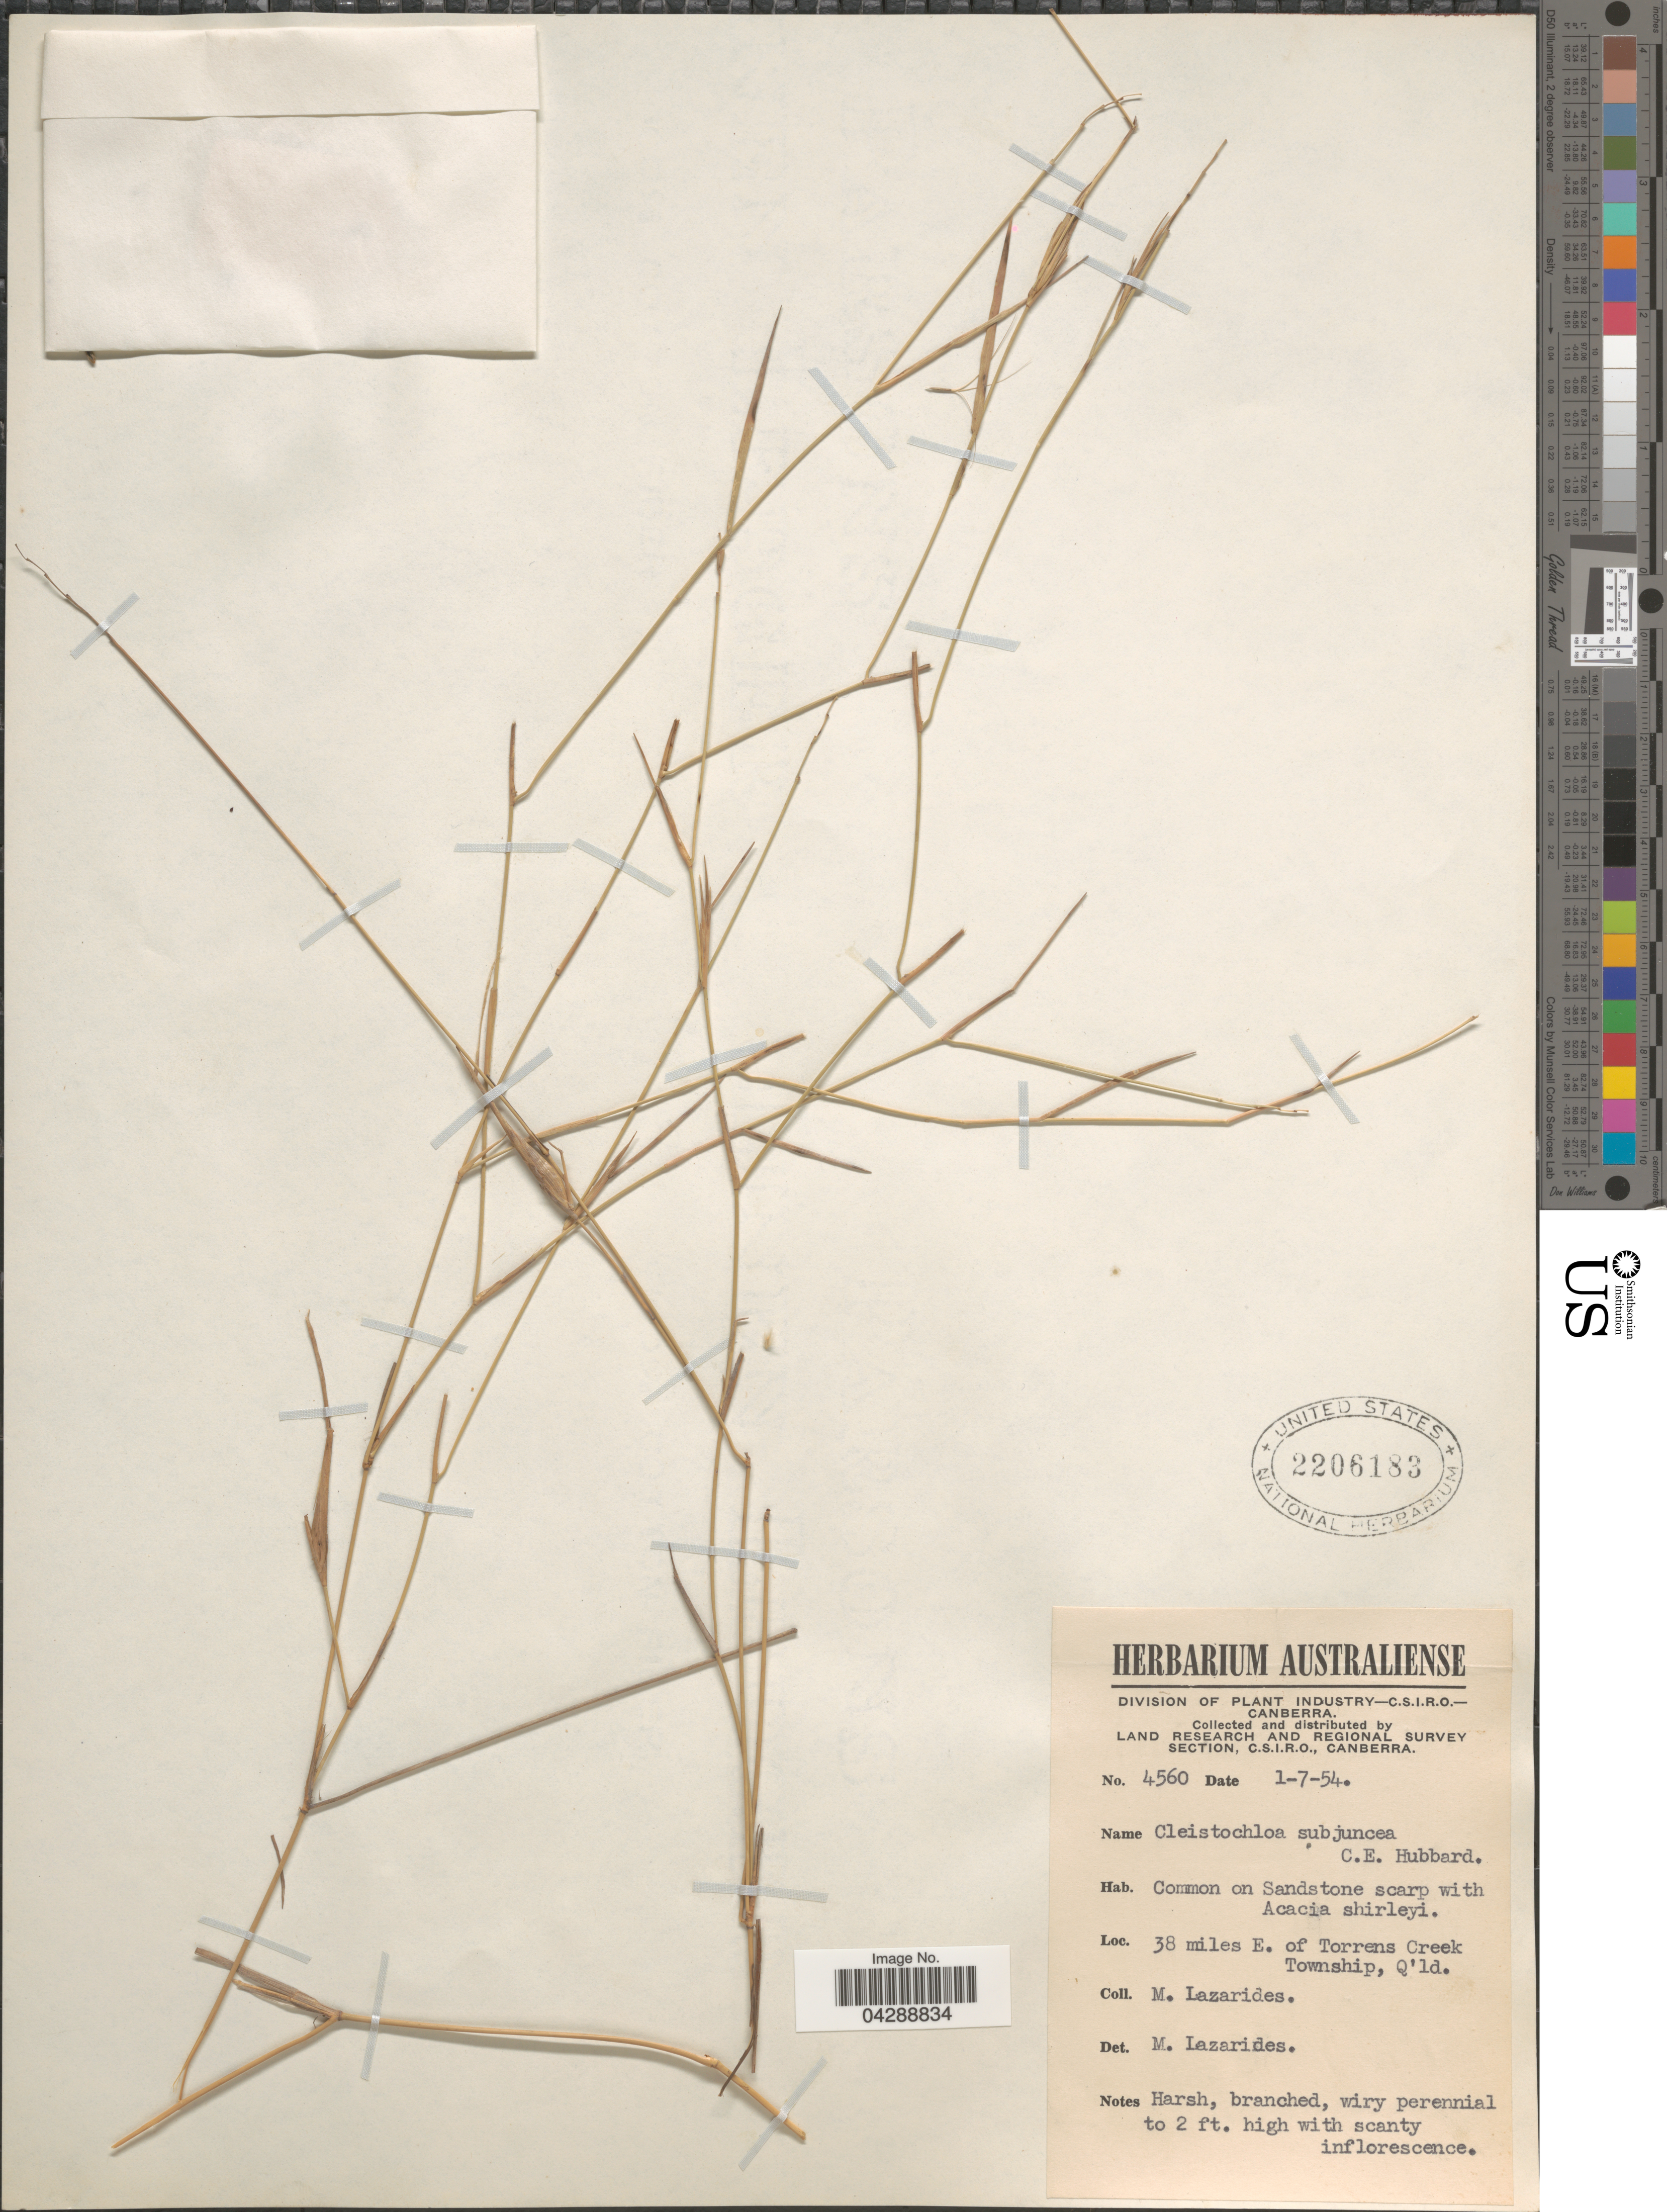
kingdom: Plantae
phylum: Tracheophyta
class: Liliopsida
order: Poales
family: Poaceae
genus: Cleistochloa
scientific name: Cleistochloa subjuncea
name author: C. E. Hubb.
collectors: M. Lazarides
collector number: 4560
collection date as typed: Transcribed d/m/y: 1/7/54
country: Australia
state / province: Queensland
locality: Land Research and Regional Survey Section. Common on Sandstone scarp. 38 miles E. of Torrens Creek Township.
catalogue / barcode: US 2206183